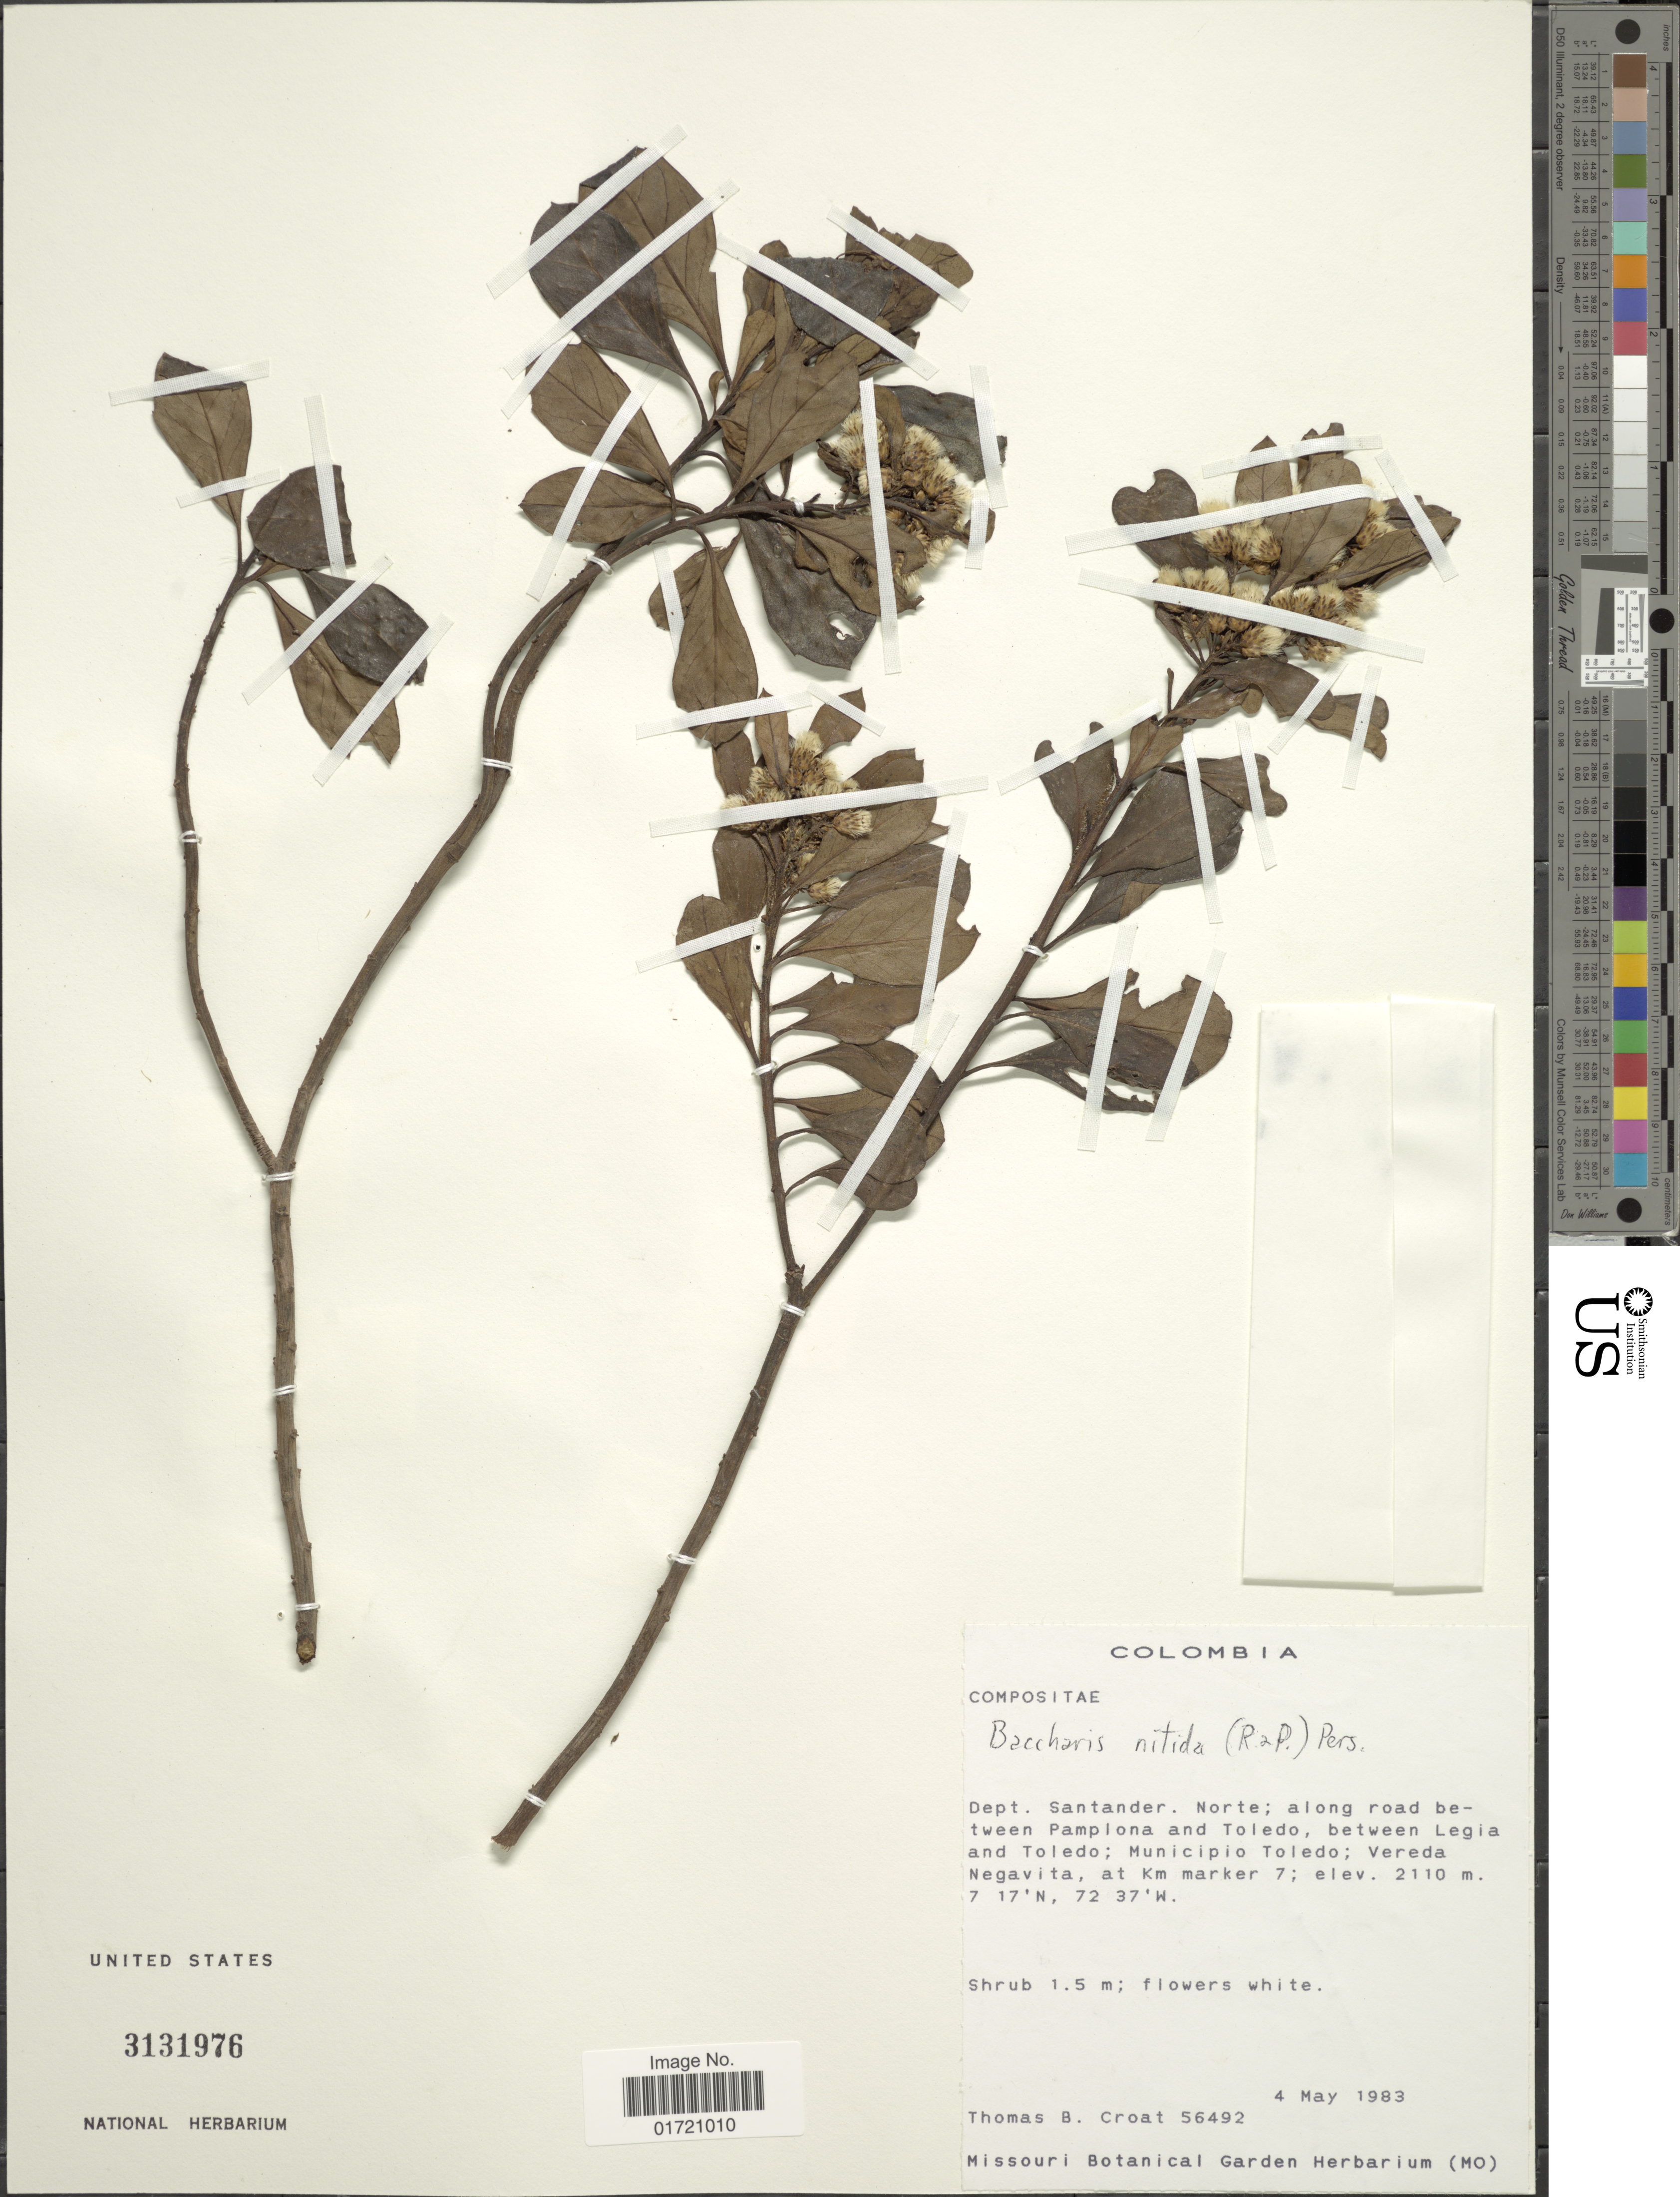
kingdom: Plantae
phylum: Tracheophyta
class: Magnoliopsida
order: Asterales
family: Asteraceae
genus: Baccharis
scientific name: Baccharis nitida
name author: (Ruiz & Pav.) Pers.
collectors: T. B. Croat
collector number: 56492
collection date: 1983-05-04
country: Colombia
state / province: Norte de Santander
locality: Along road between Pamplona and Toledo, between Legia and Toledo, Municipio Toledo, Vereda Negavita, at km marker 7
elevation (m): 2110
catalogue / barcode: US 3131976